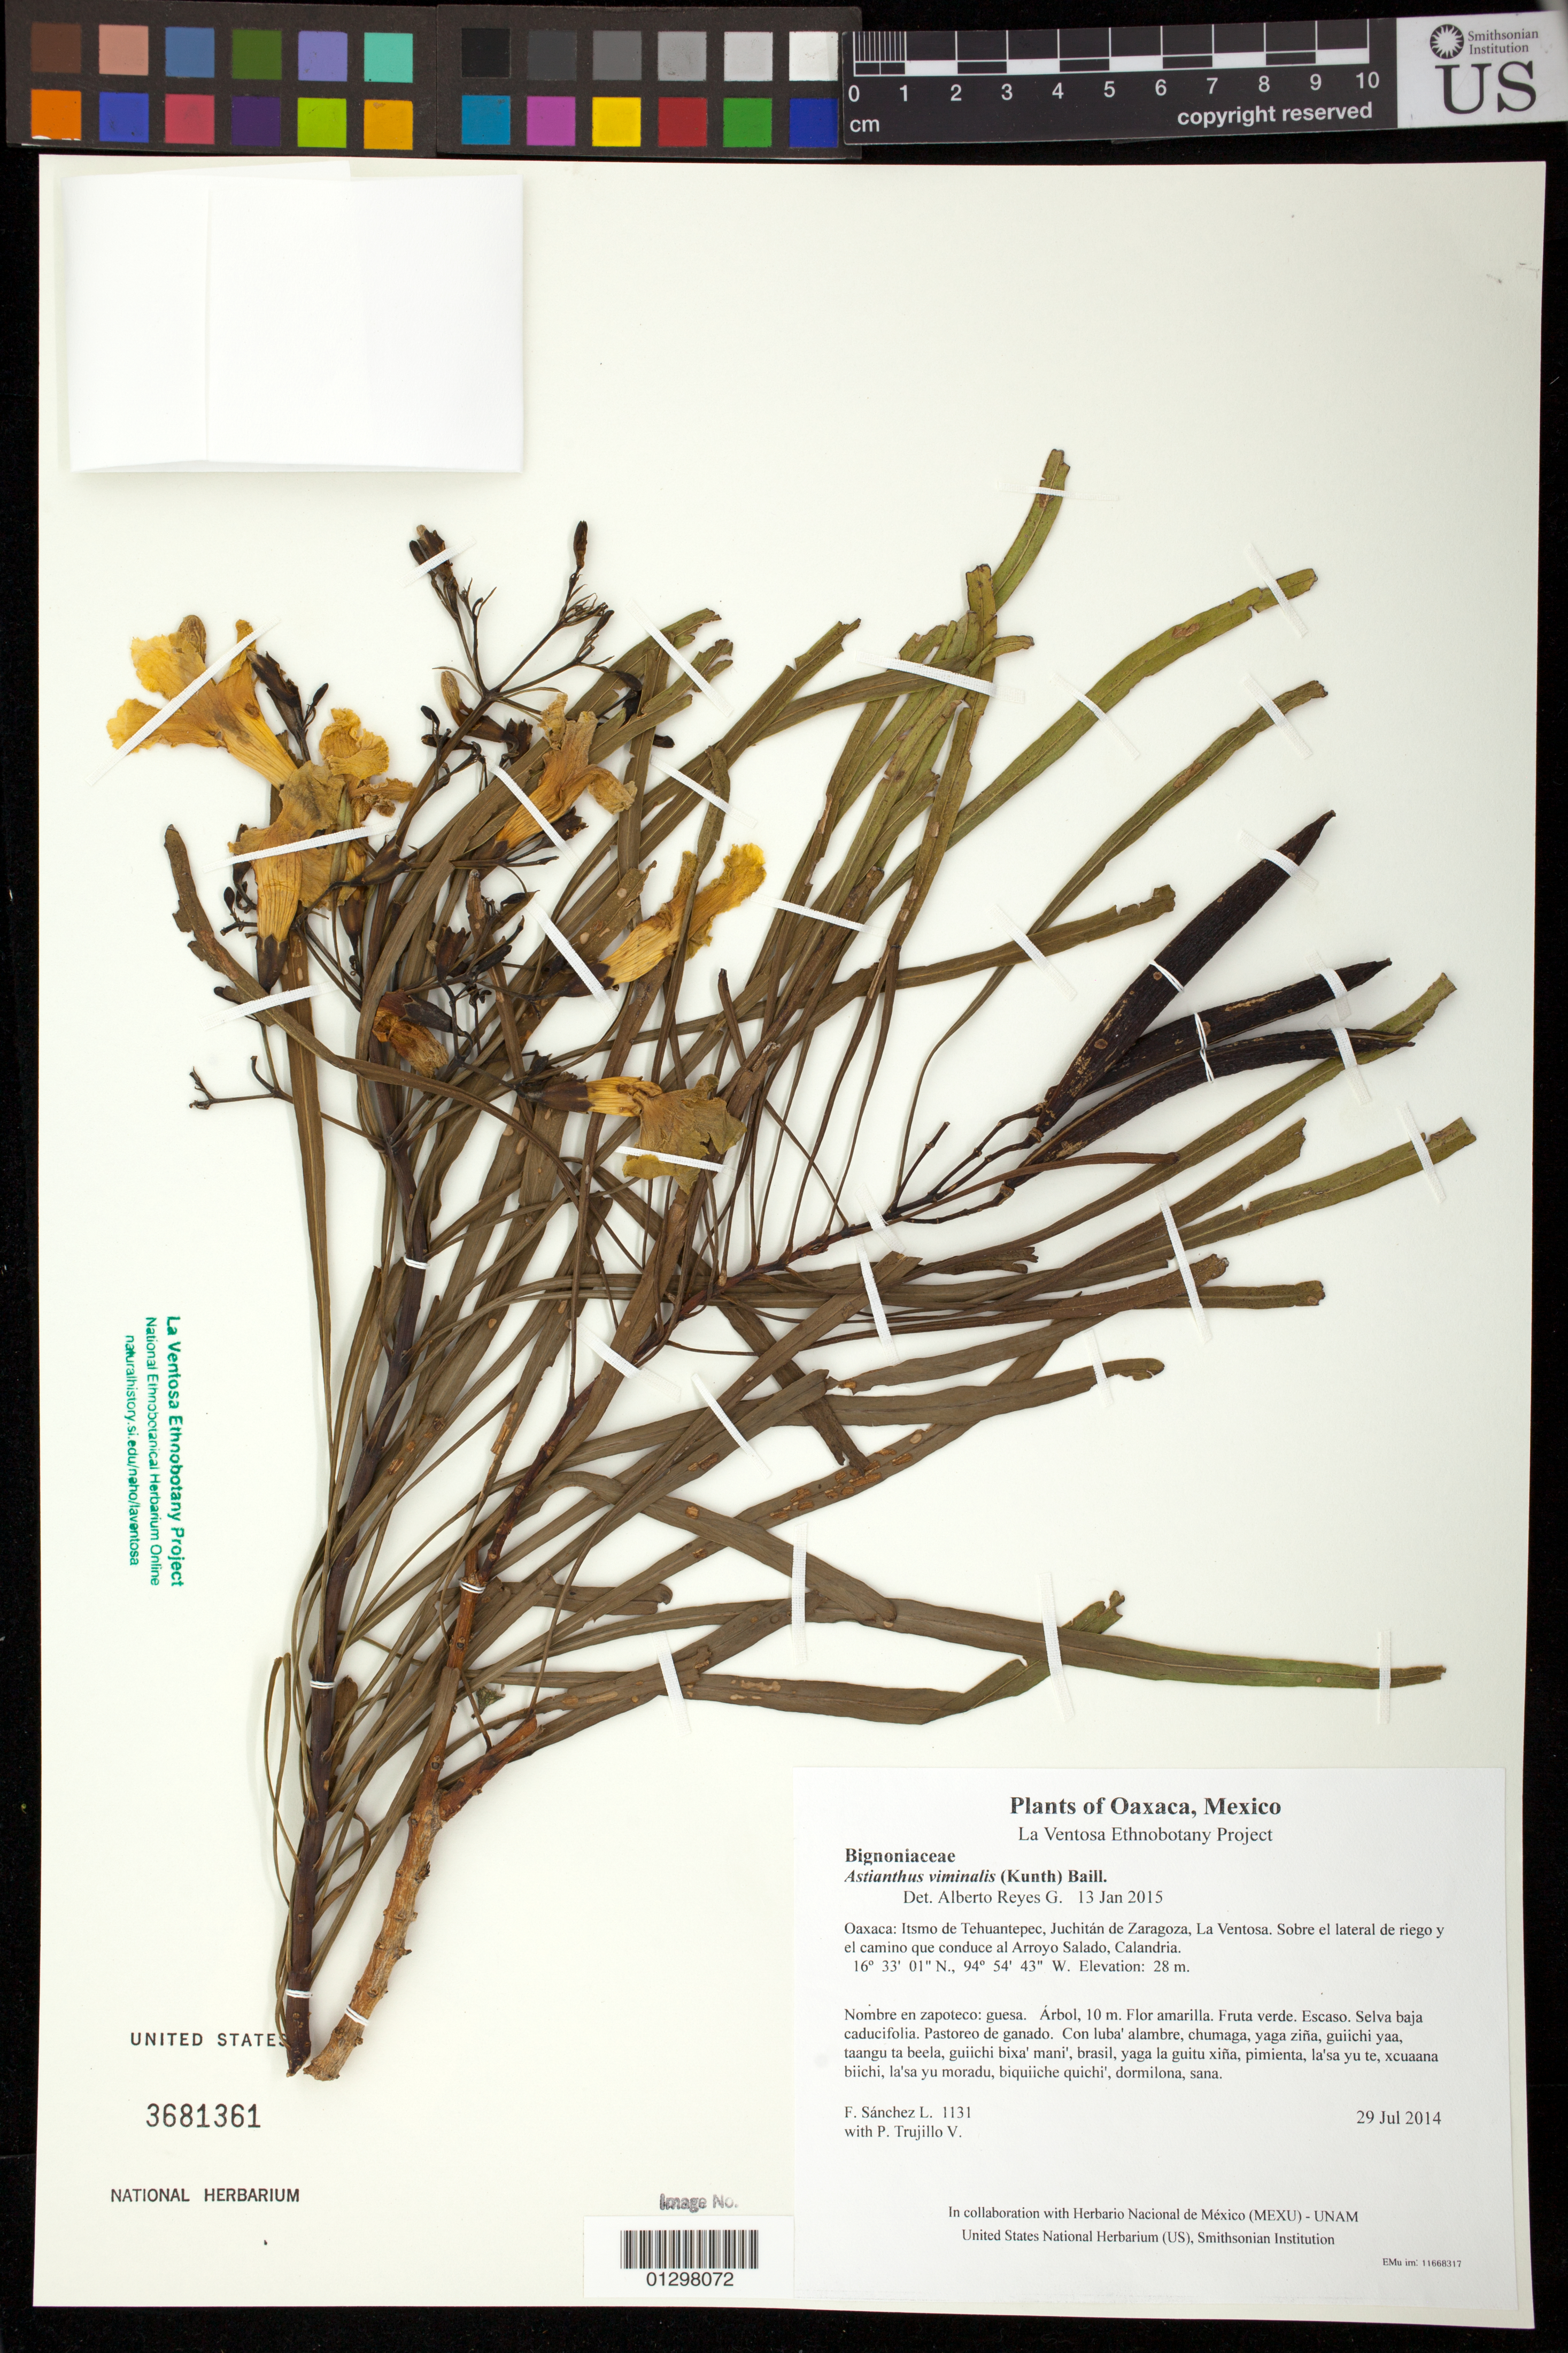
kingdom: Plantae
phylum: Tracheophyta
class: Magnoliopsida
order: Lamiales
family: Bignoniaceae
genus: Astianthus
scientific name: Astianthus viminalis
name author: (Kunth) Baill.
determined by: Reyes García, A.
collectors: F. Sánchez L. & P. Trujillo V.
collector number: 1131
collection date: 2014-07-29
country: Mexico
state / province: Oaxaca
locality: Itsmo de Tehuantepec, Juchitán de Zaragoza, La Ventosa. Sobre el lateral de riego y el camino que conduce al Arroyo Salado, Calandria.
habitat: Selva baja caducifolia. Pastoreo de ganado.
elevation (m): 28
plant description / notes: JEBOT, MEXU, US; Yaga. 10 m. Guie' naguchi. Cuaananaxhi naga'. Huaxie'.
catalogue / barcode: US 3681361